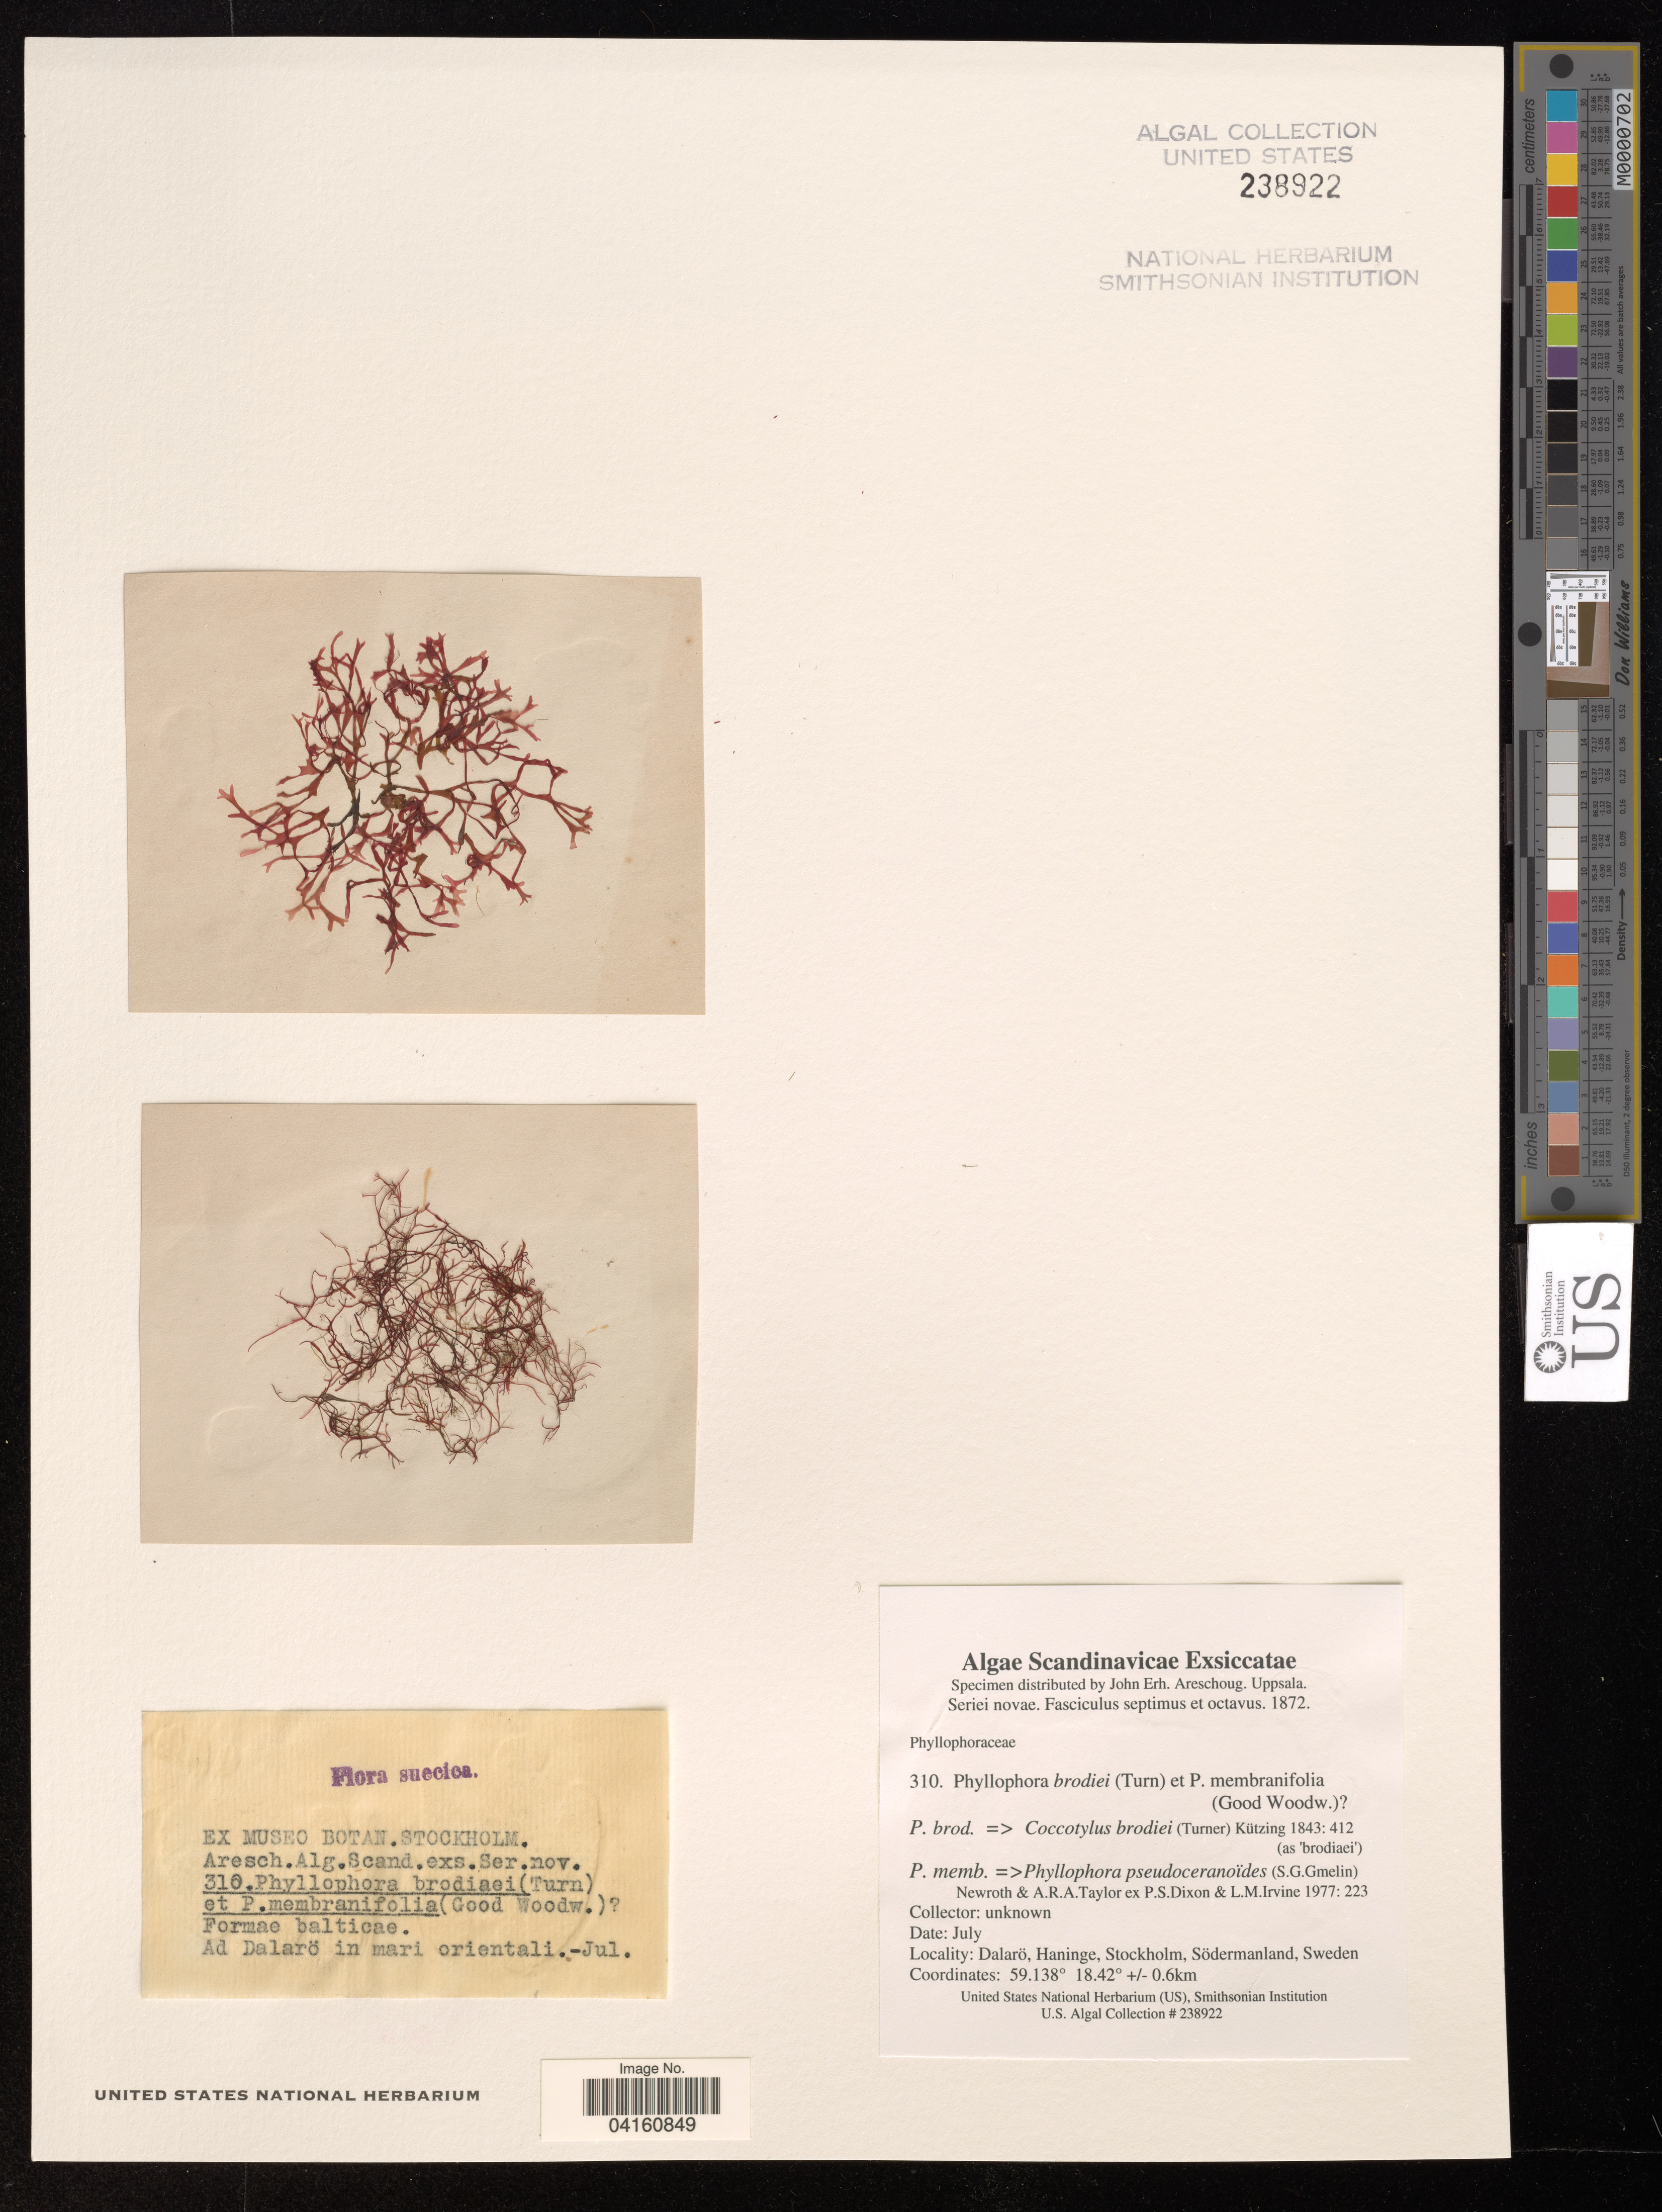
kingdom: Plantae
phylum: Rhodophyta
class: Florideophyceae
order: Gigartinales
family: Phyllophoraceae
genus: Coccotylus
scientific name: Coccotylus brodiei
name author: (Turner) Kützing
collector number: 310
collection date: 1872-07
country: Sweden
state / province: Sodermanland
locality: Dalaro, Haninge, Stockholm, Sodermanland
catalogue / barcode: US 238922